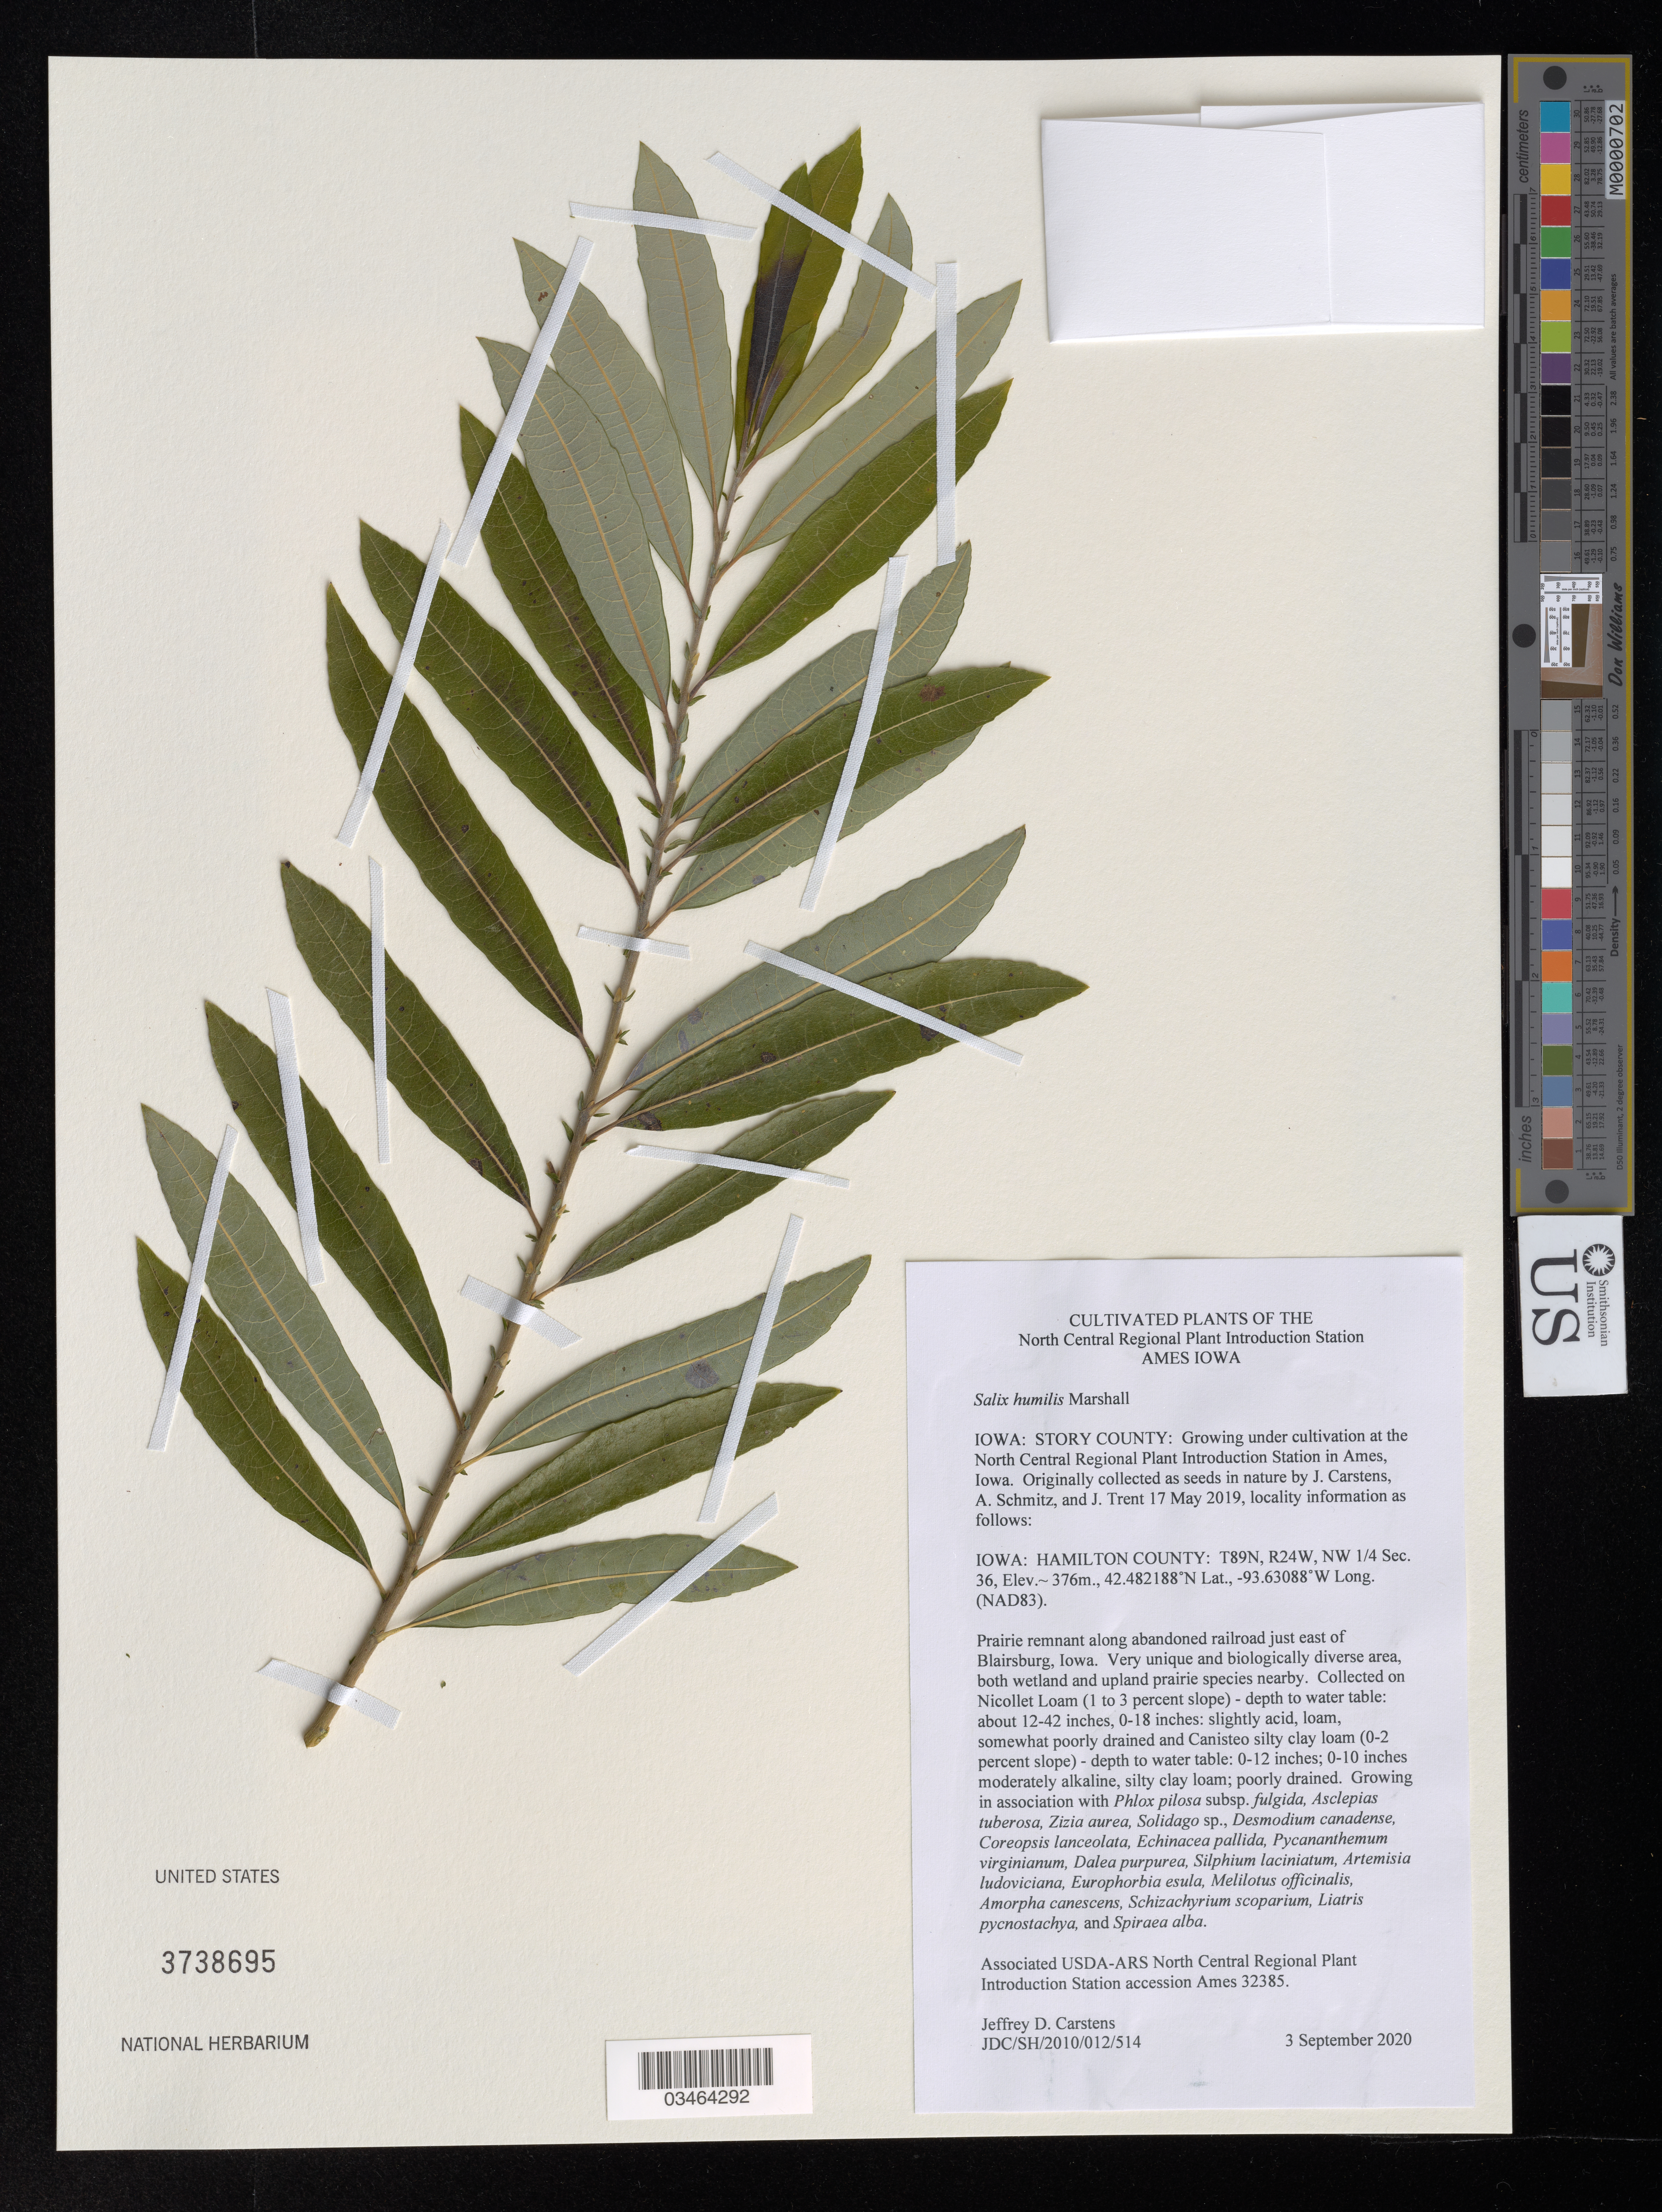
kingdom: Plantae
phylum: Tracheophyta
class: Magnoliopsida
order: Malpighiales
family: Salicaceae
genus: Salix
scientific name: Salix humilis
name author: Marshall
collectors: J. Carstens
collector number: JDC/SH/2010/012/514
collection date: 2020-09-03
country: United States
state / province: Iowa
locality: Story County: Growing under cultivation at the North Central Regional Plant Introduction Station in Ames. Originally collected as seeds in nature by J. Carstens, A. Schmitz, and J. Trent 17 May 2019, locality information as follows: Iowa: Hamilton County: T89N, R24W, NW 1/4 Sec. 36, Elev.~ 376m., 42.482188ºN Lat., -93.63088ºW Long. (NAD83). Prairie remnant along abandoned railroad just east of Blairsburg, Iowa.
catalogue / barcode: US 3738695